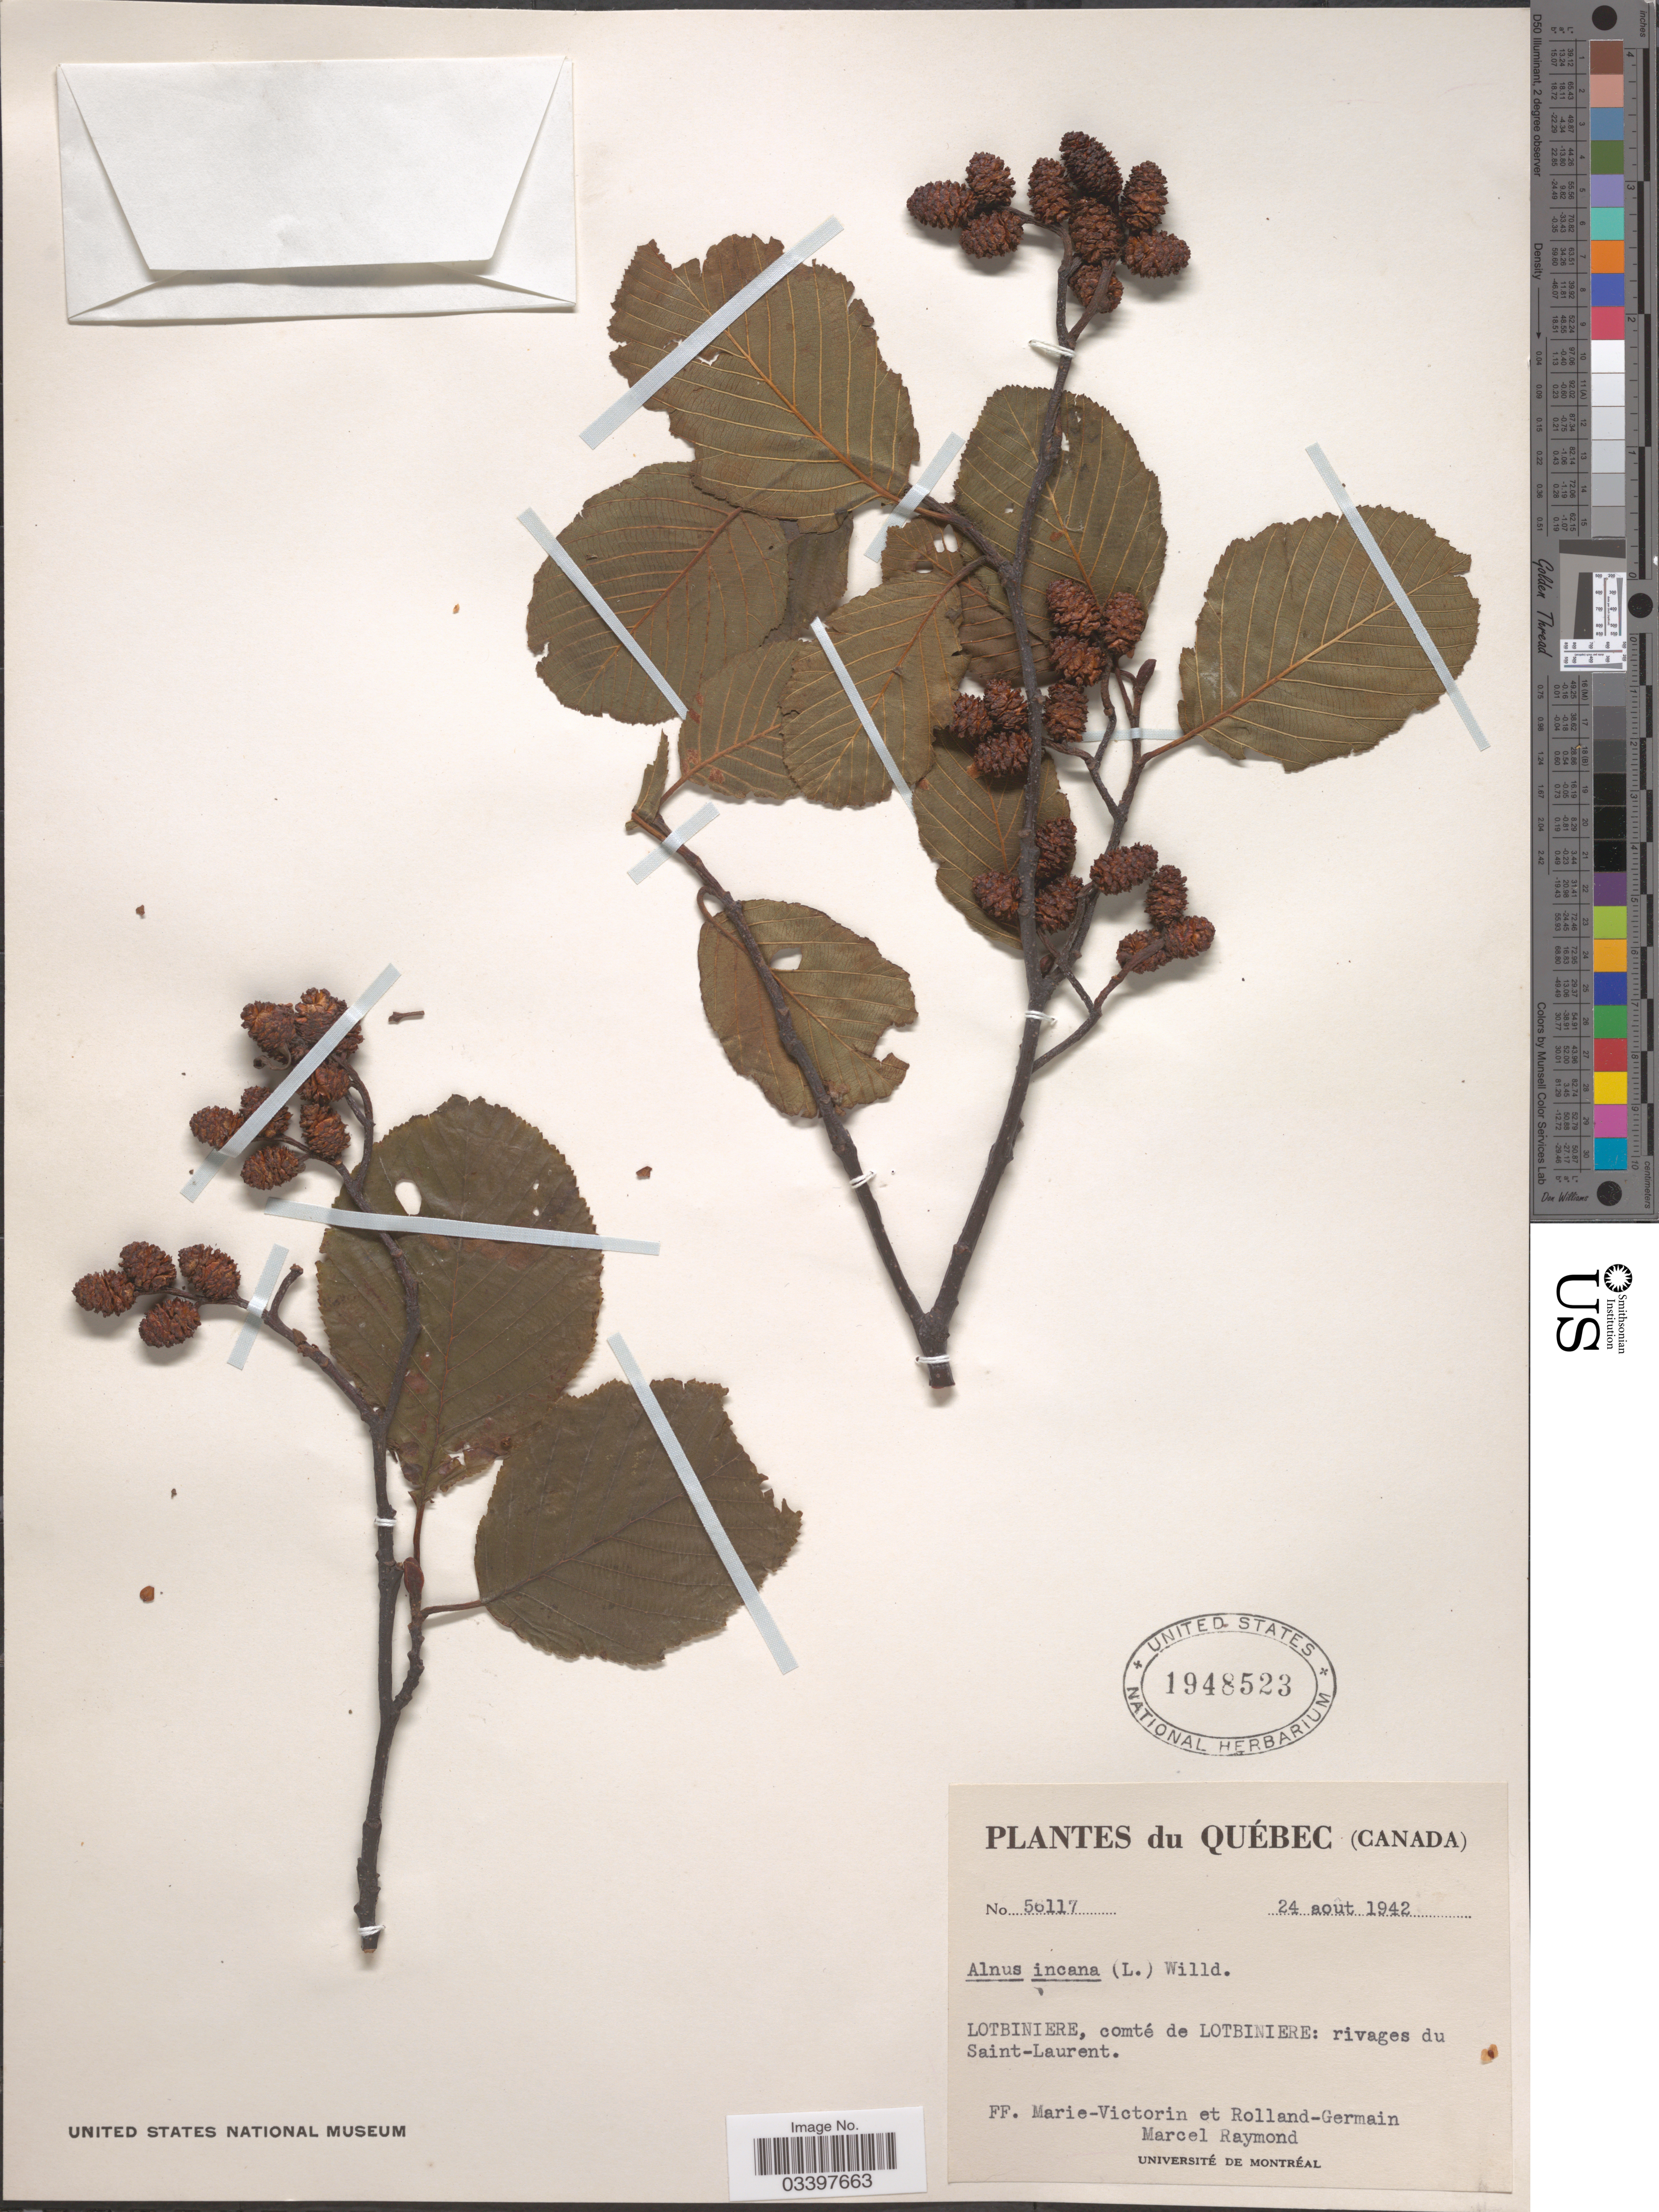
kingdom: Plantae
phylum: Tracheophyta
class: Magnoliopsida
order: Fagales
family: Betulaceae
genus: Alnus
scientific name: Alnus incana subsp. rugosa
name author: (Du Roi) R.T. Clausen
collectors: F. Marie-Victorin, Rolland-Germain & M. Raymond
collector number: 56117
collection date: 1942-08-24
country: Canada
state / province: Quebec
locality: Lotbiniere, comté de Lotbiniere: rivages du Saint-Laurent.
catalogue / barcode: US 1948523